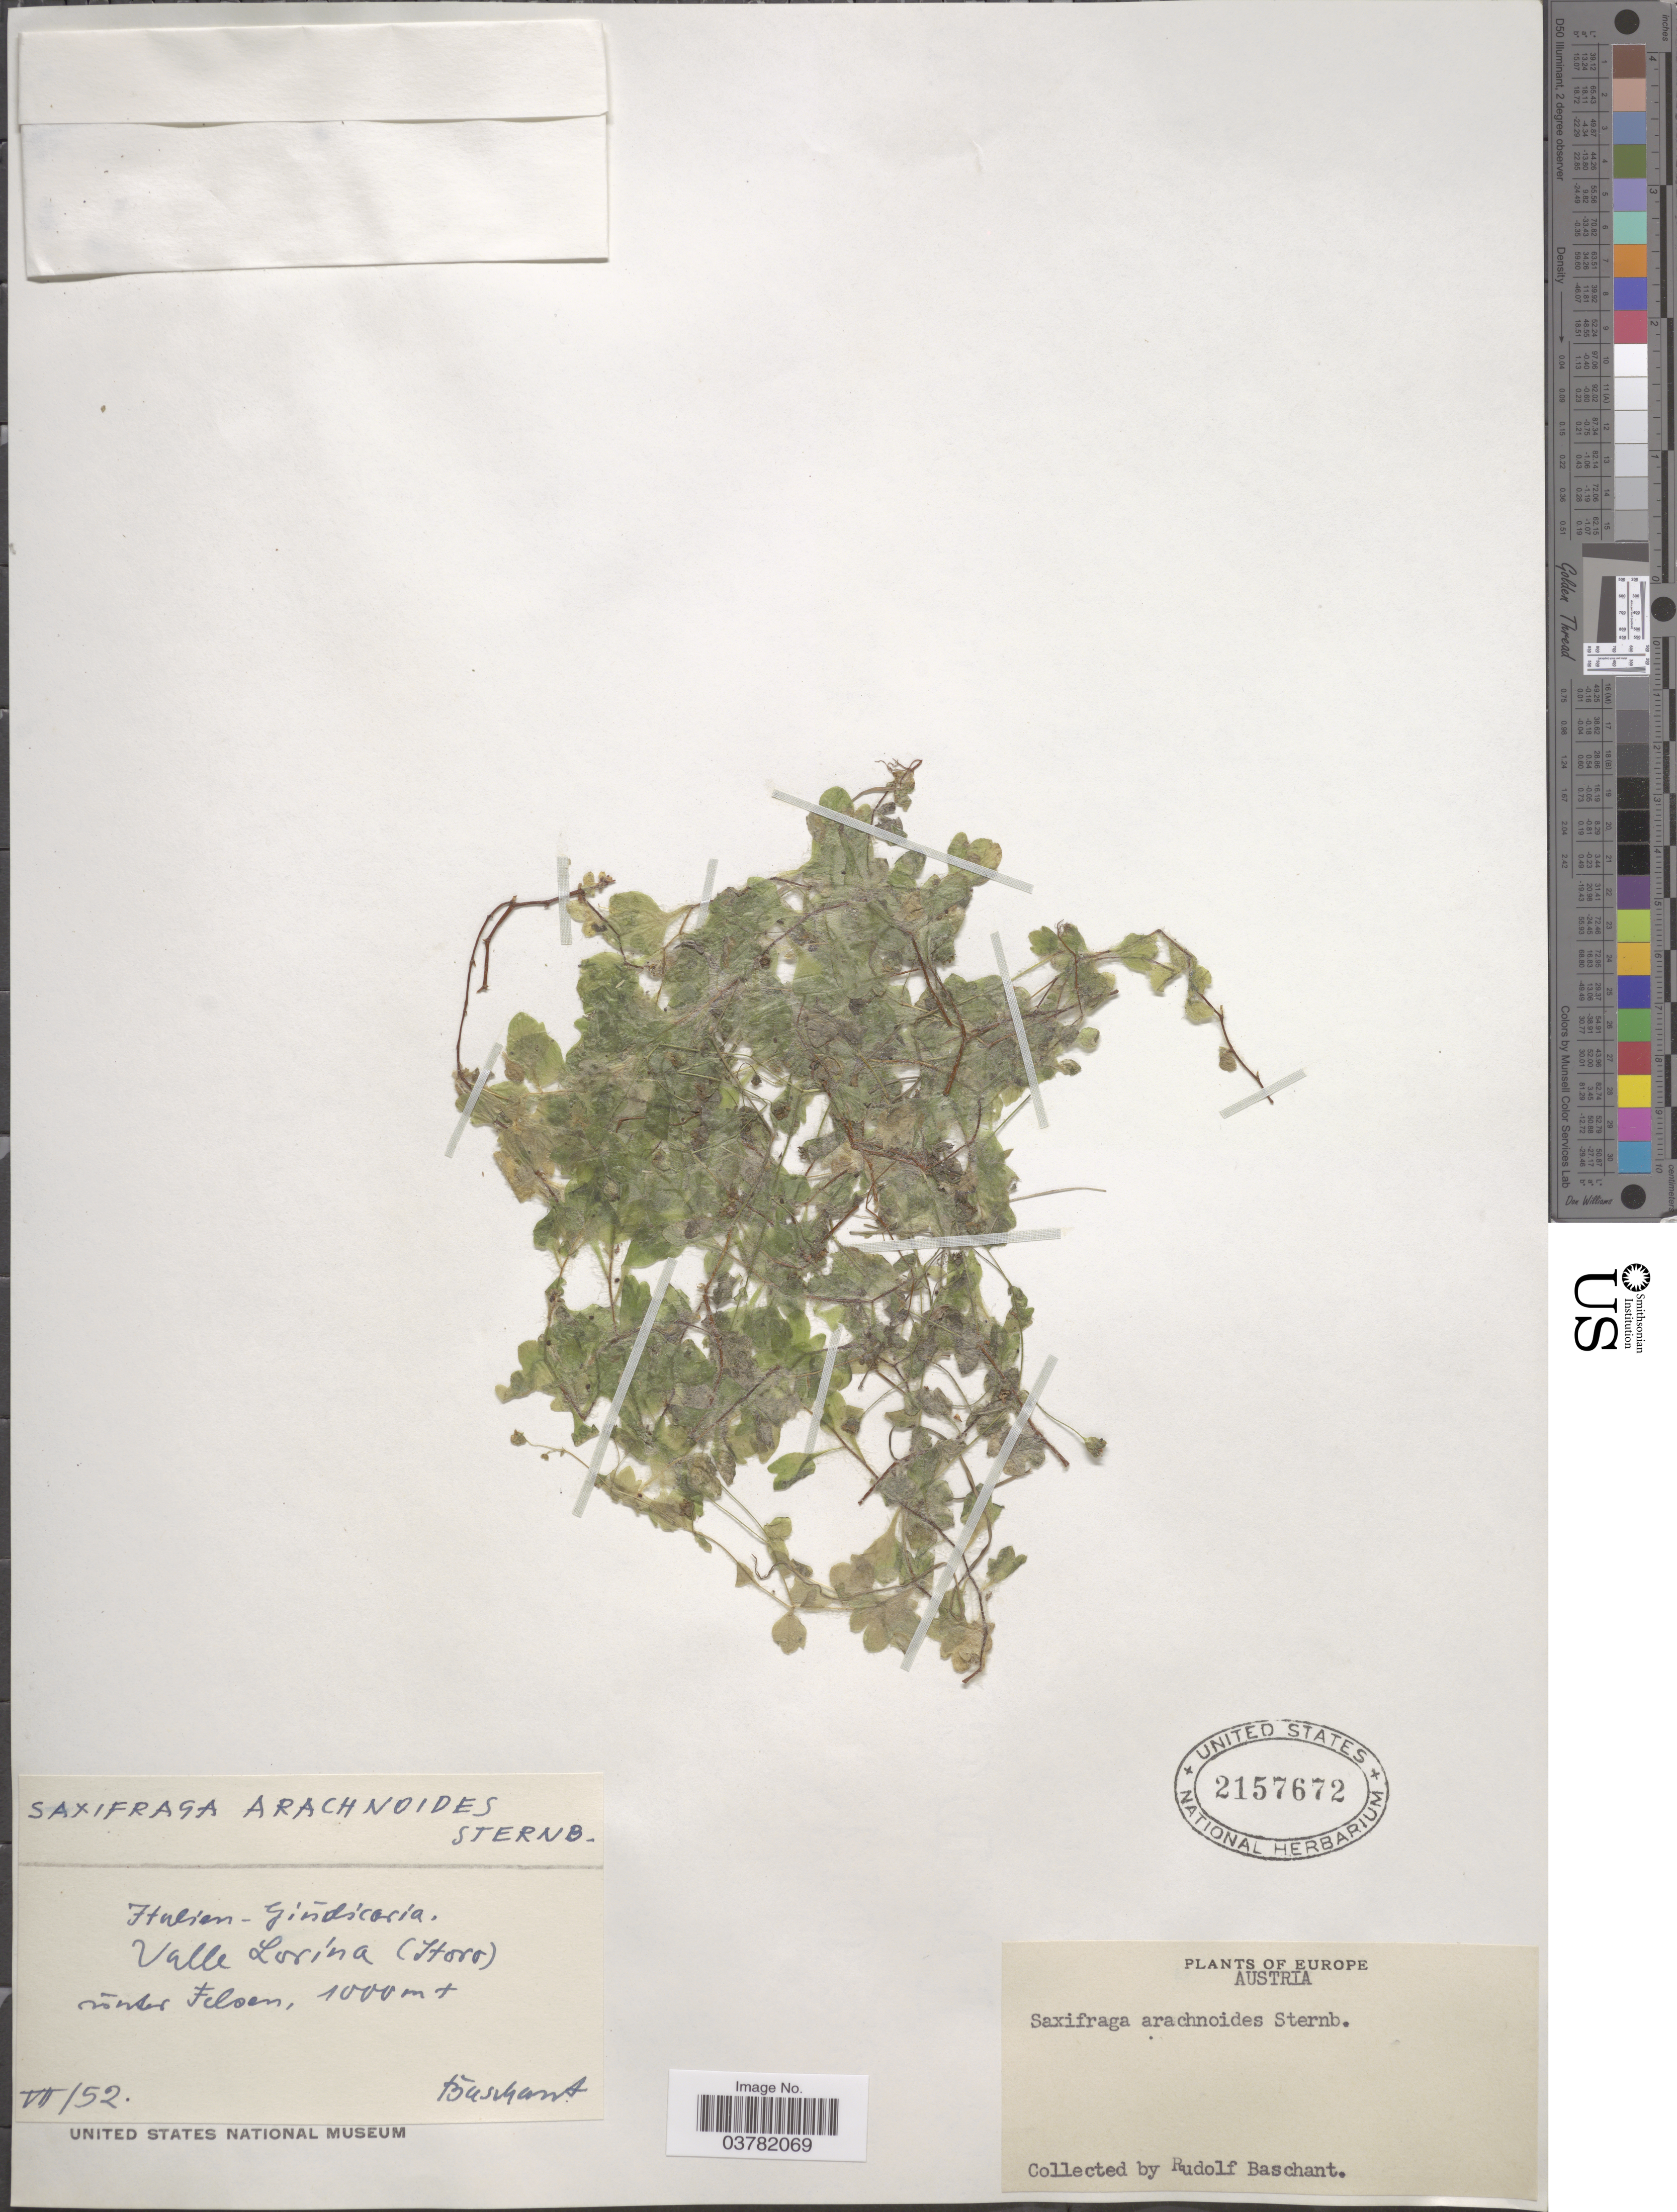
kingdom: Plantae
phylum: Tracheophyta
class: Magnoliopsida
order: Saxifragales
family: Saxifragaceae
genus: Saxifraga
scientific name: Saxifraga arachnoidea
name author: Sternb.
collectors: R. Baschant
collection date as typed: Transcribed d/m/y: /7/52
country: Italy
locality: Italien-Gindicaria. Valle Lorína (Storo) inter Felsen.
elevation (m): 1000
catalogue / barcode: US 2157672